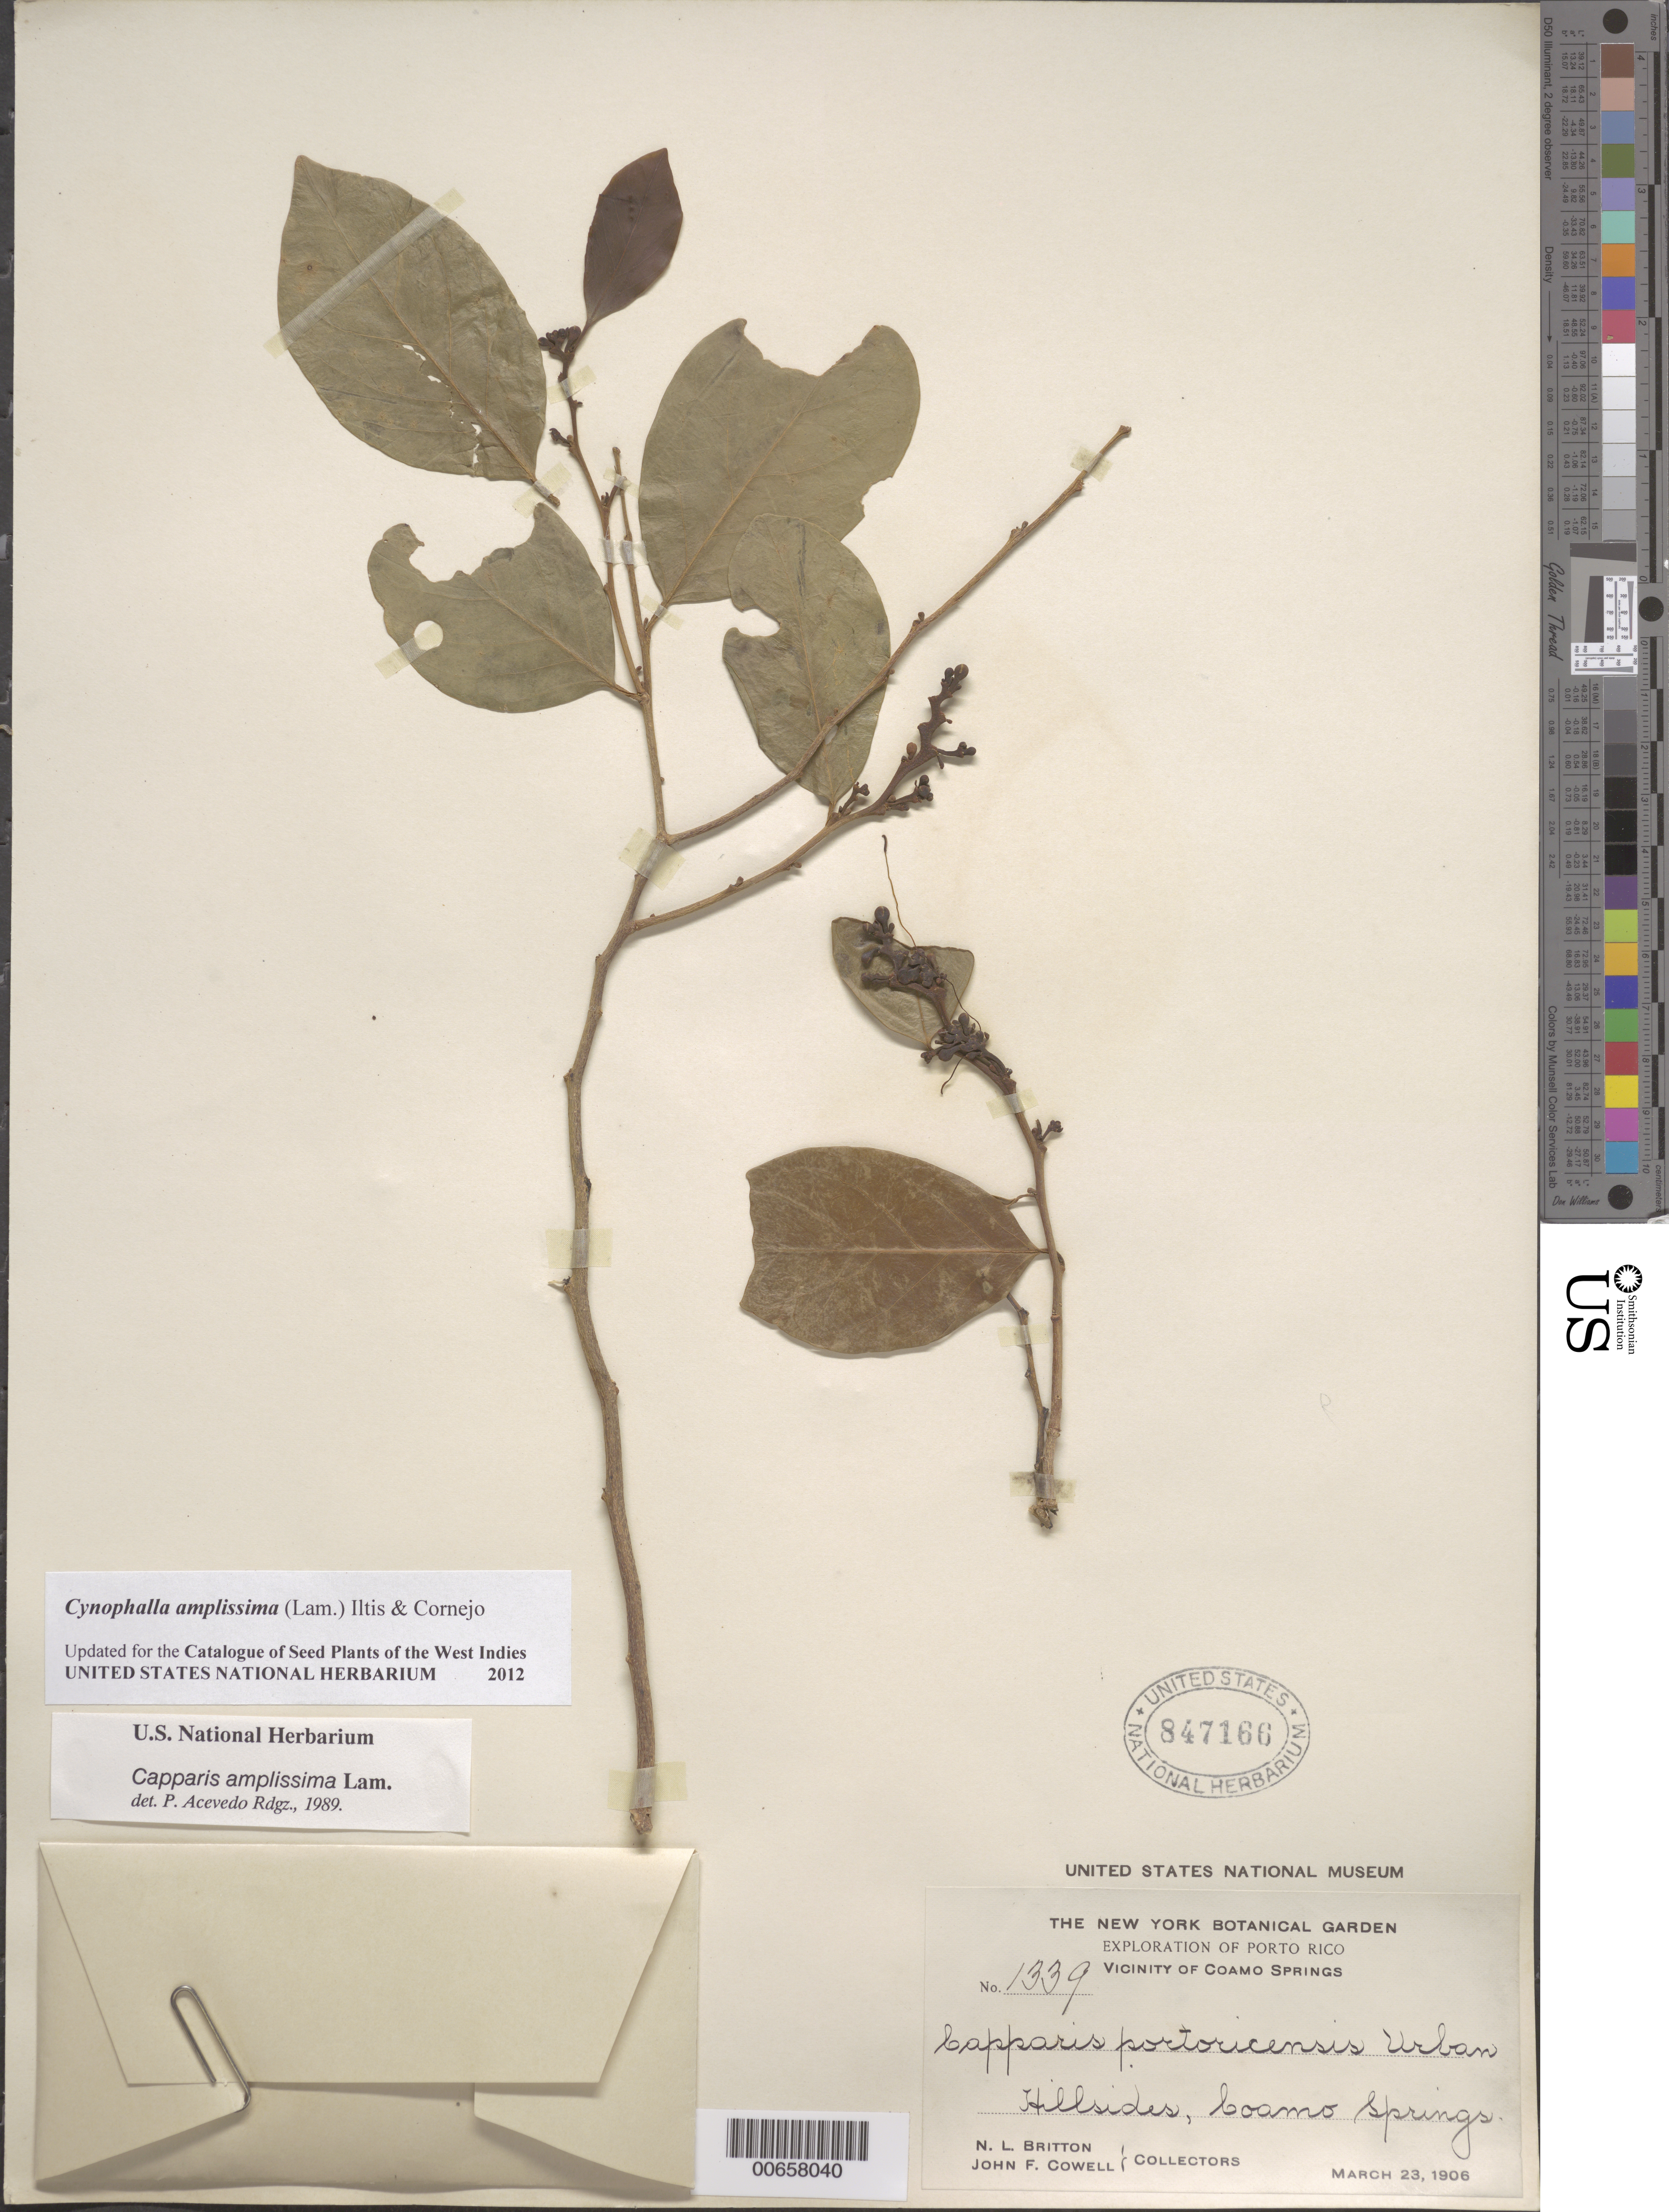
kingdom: Plantae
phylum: Tracheophyta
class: Magnoliopsida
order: Brassicales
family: Capparaceae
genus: Capparis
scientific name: Capparis amplissima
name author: Lam.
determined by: Acevedo-Rodríguez, P., (BOT), Smithsonian Institution - National Museum of Natural History (UNITED STATES)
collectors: N. Britton & J. F. Cowell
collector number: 1339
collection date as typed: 23 Mar 1906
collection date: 1906-03-23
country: Puerto Rico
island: Greater Antilles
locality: Coamo Springs, vic of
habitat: Hillsides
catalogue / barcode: US 847166